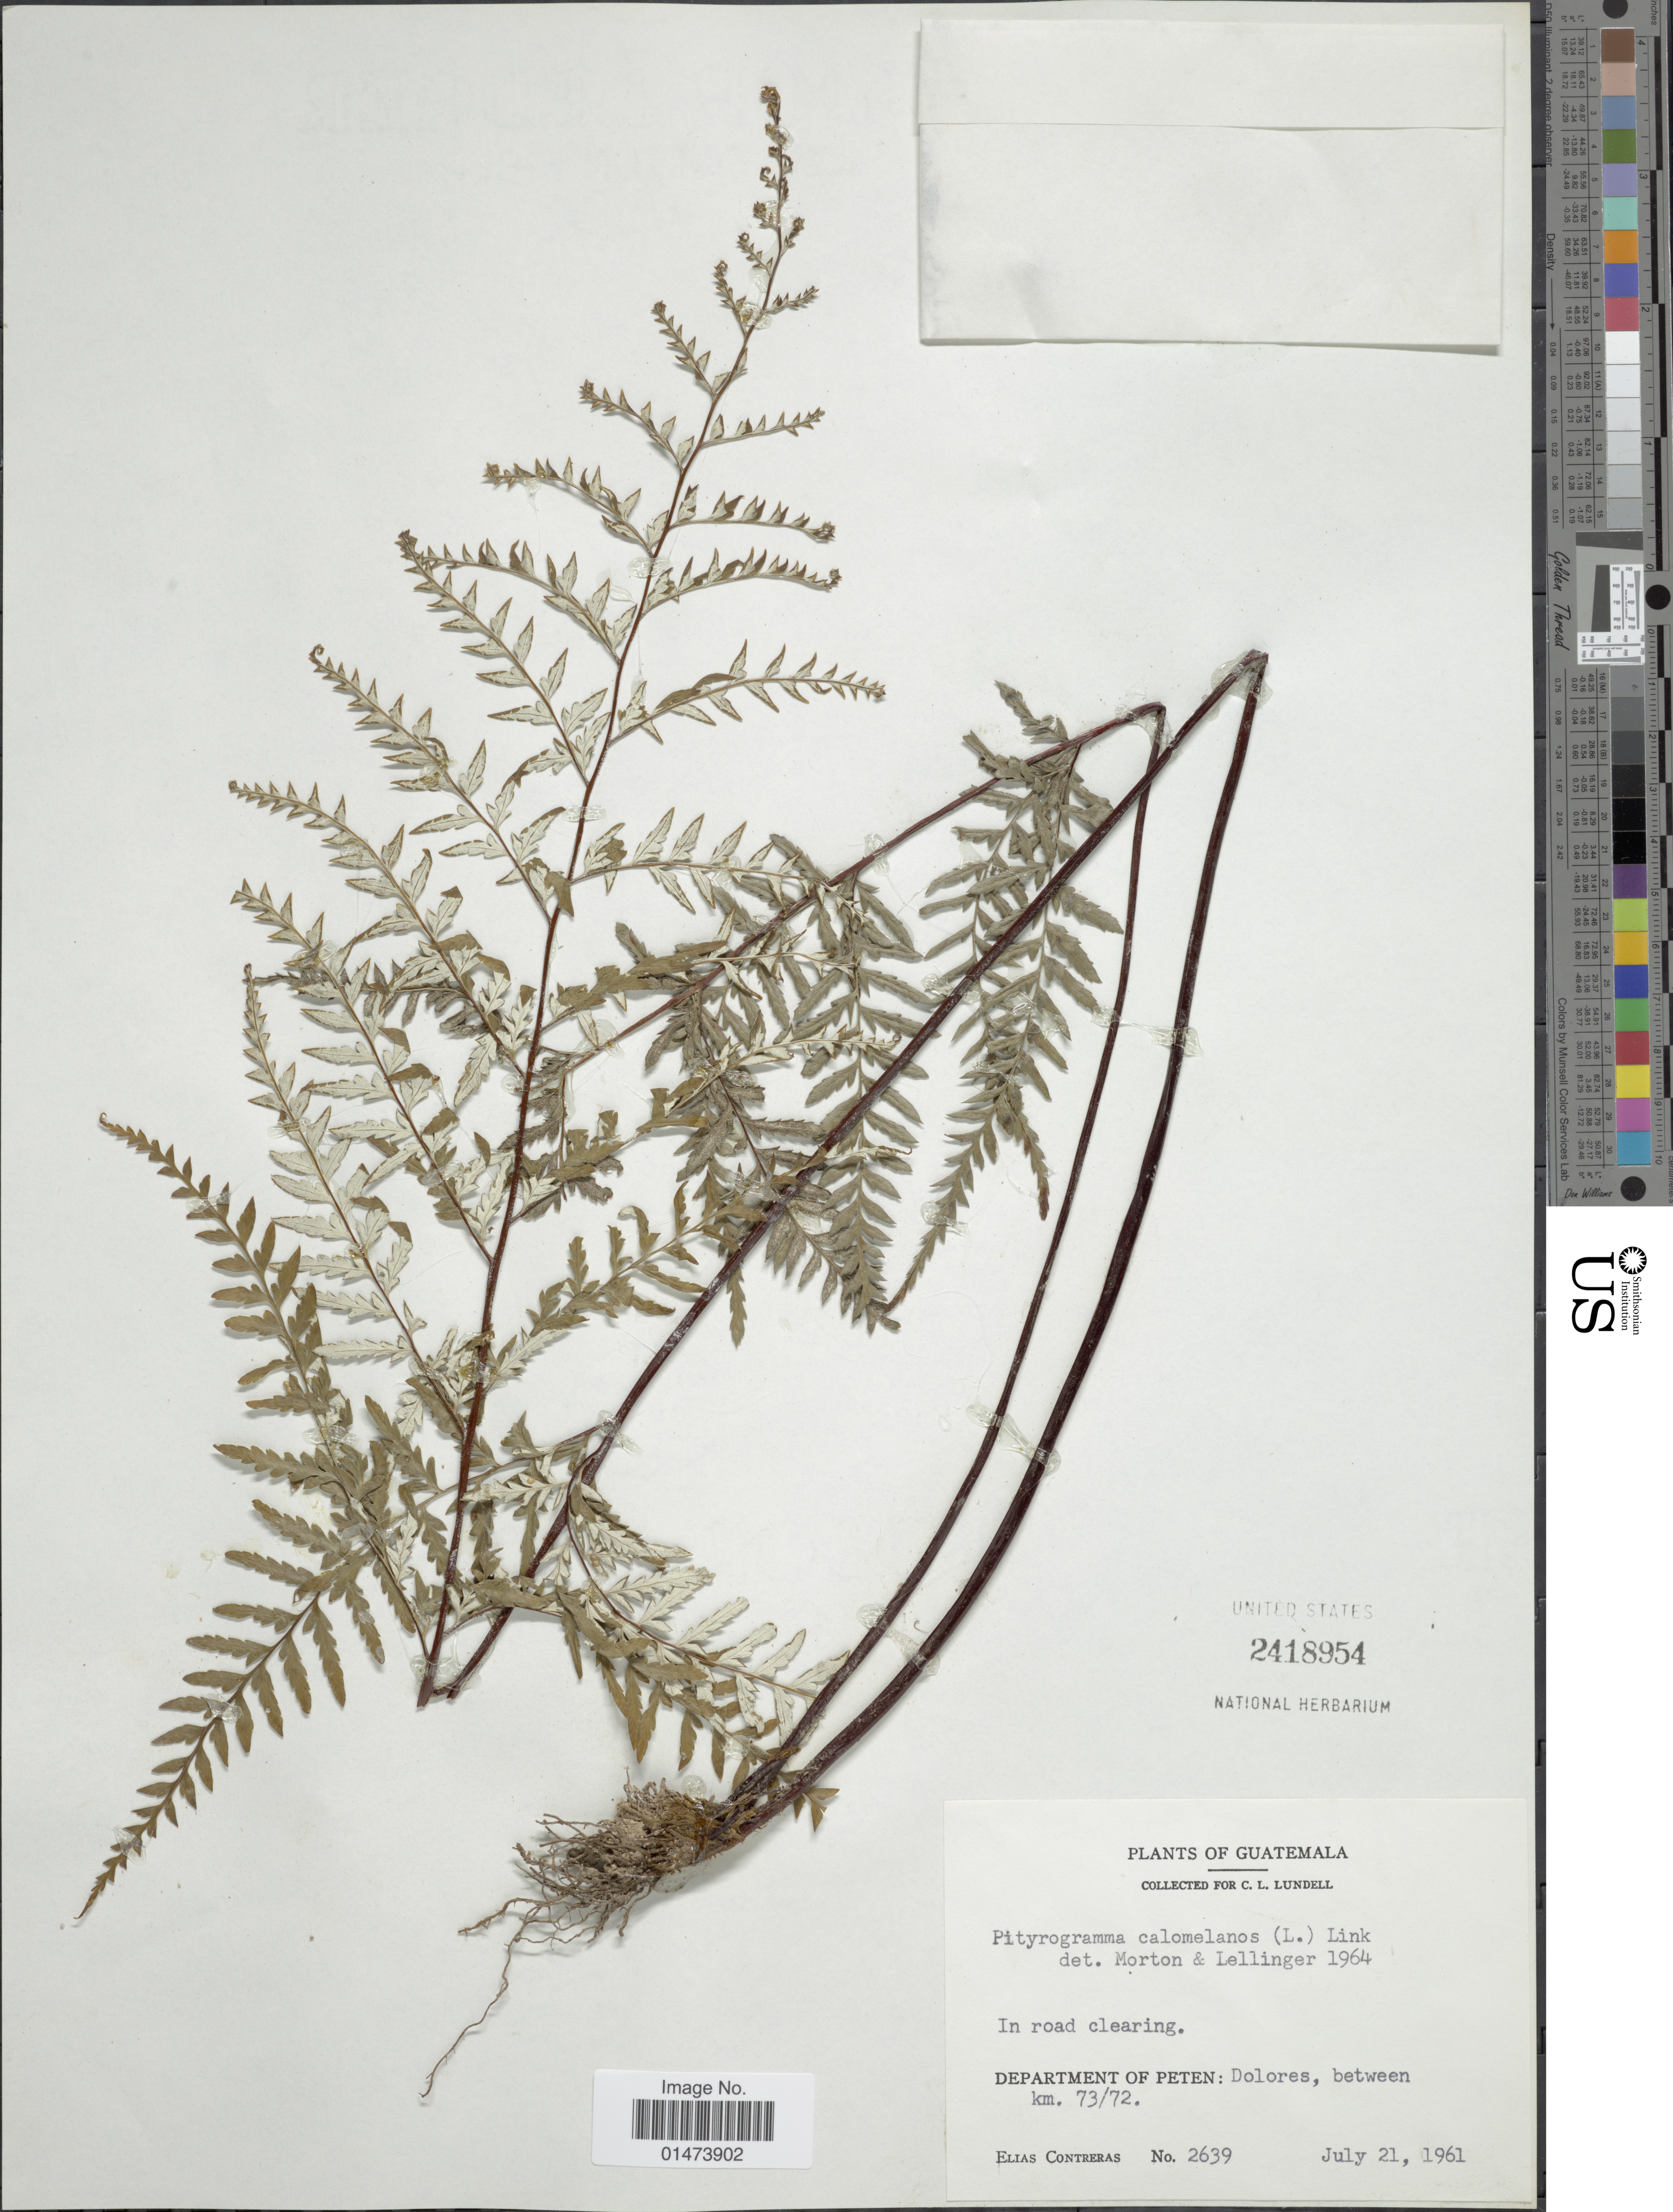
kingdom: Plantae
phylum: Tracheophyta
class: Polypodiopsida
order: Polypodiales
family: Pteridaceae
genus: Pityrogramma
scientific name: Pityrogramma calomelanos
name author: (L.) Link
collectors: E. Contreras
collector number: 2639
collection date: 1961-07-21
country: Guatemala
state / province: El Petén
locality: Department of Peten: Dolores, between km. 73/72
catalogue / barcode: US 2418954